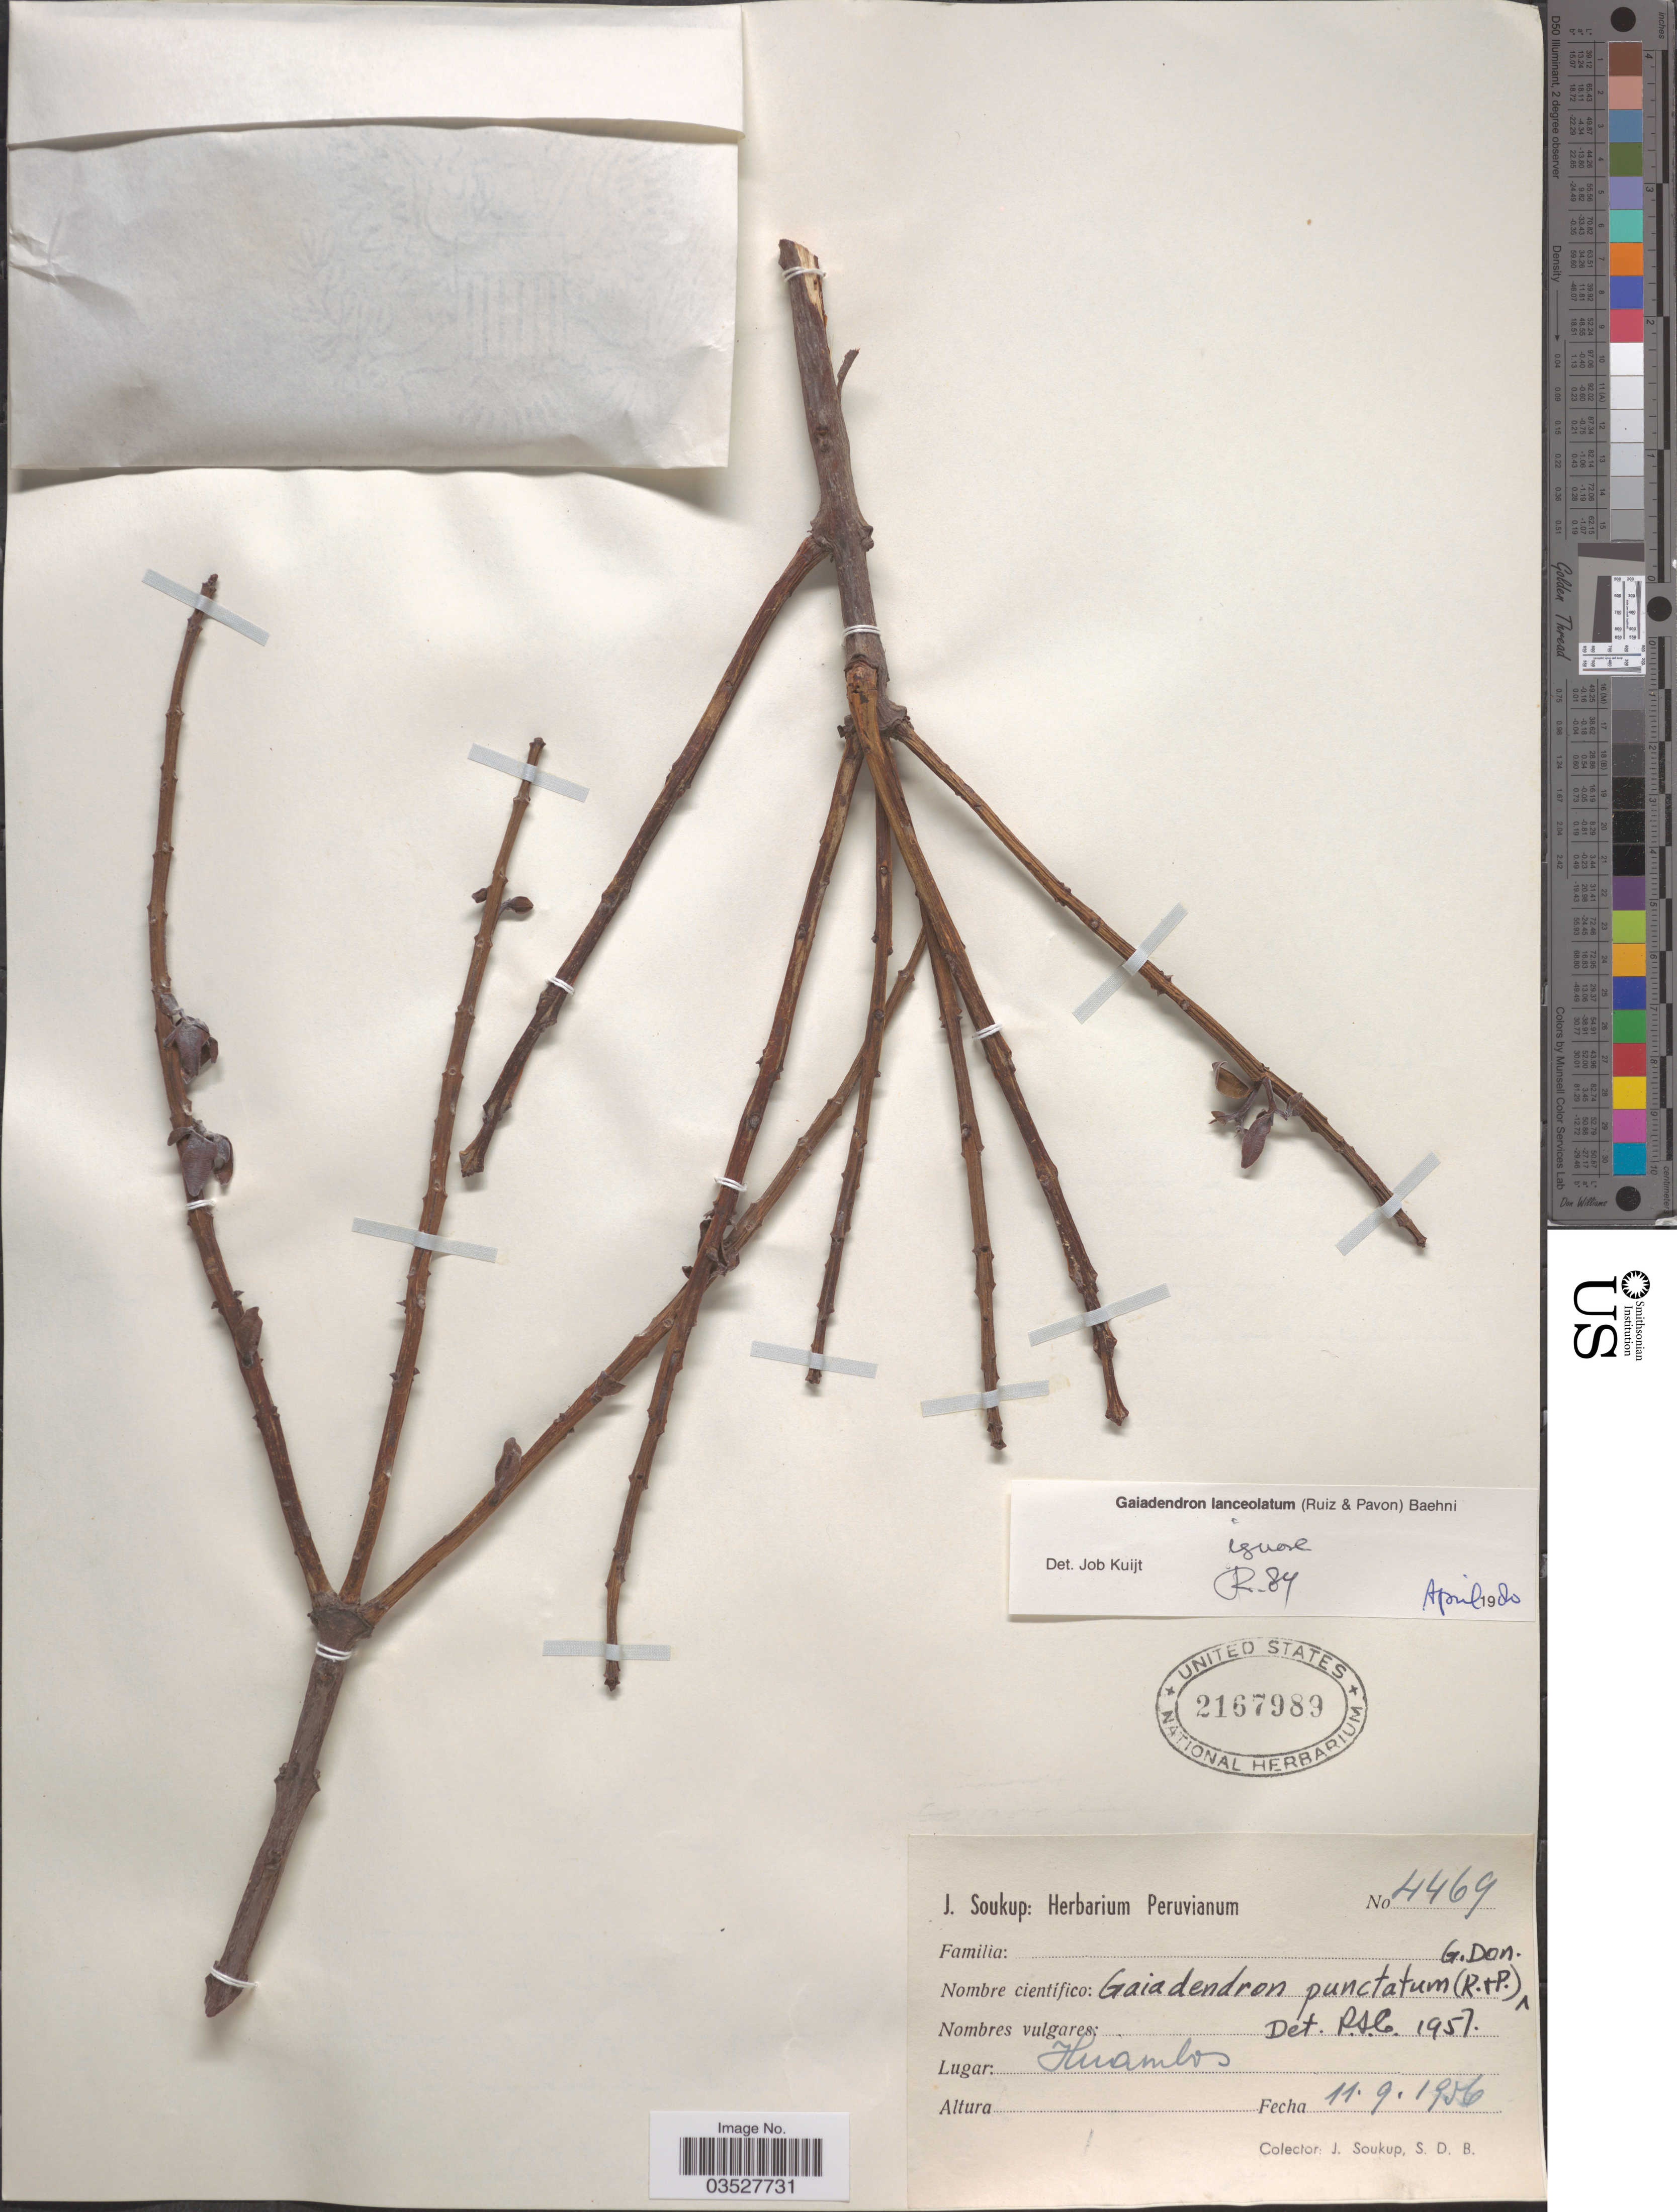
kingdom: Plantae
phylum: Tracheophyta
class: Magnoliopsida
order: Santalales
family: Loranthaceae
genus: Gaiadendron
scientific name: Gaiadendron punctatum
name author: (Ruiz & Pav.) G. Don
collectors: J. Soukup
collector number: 4469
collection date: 1956-09-11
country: Peru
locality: Huambos.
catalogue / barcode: US 2167989